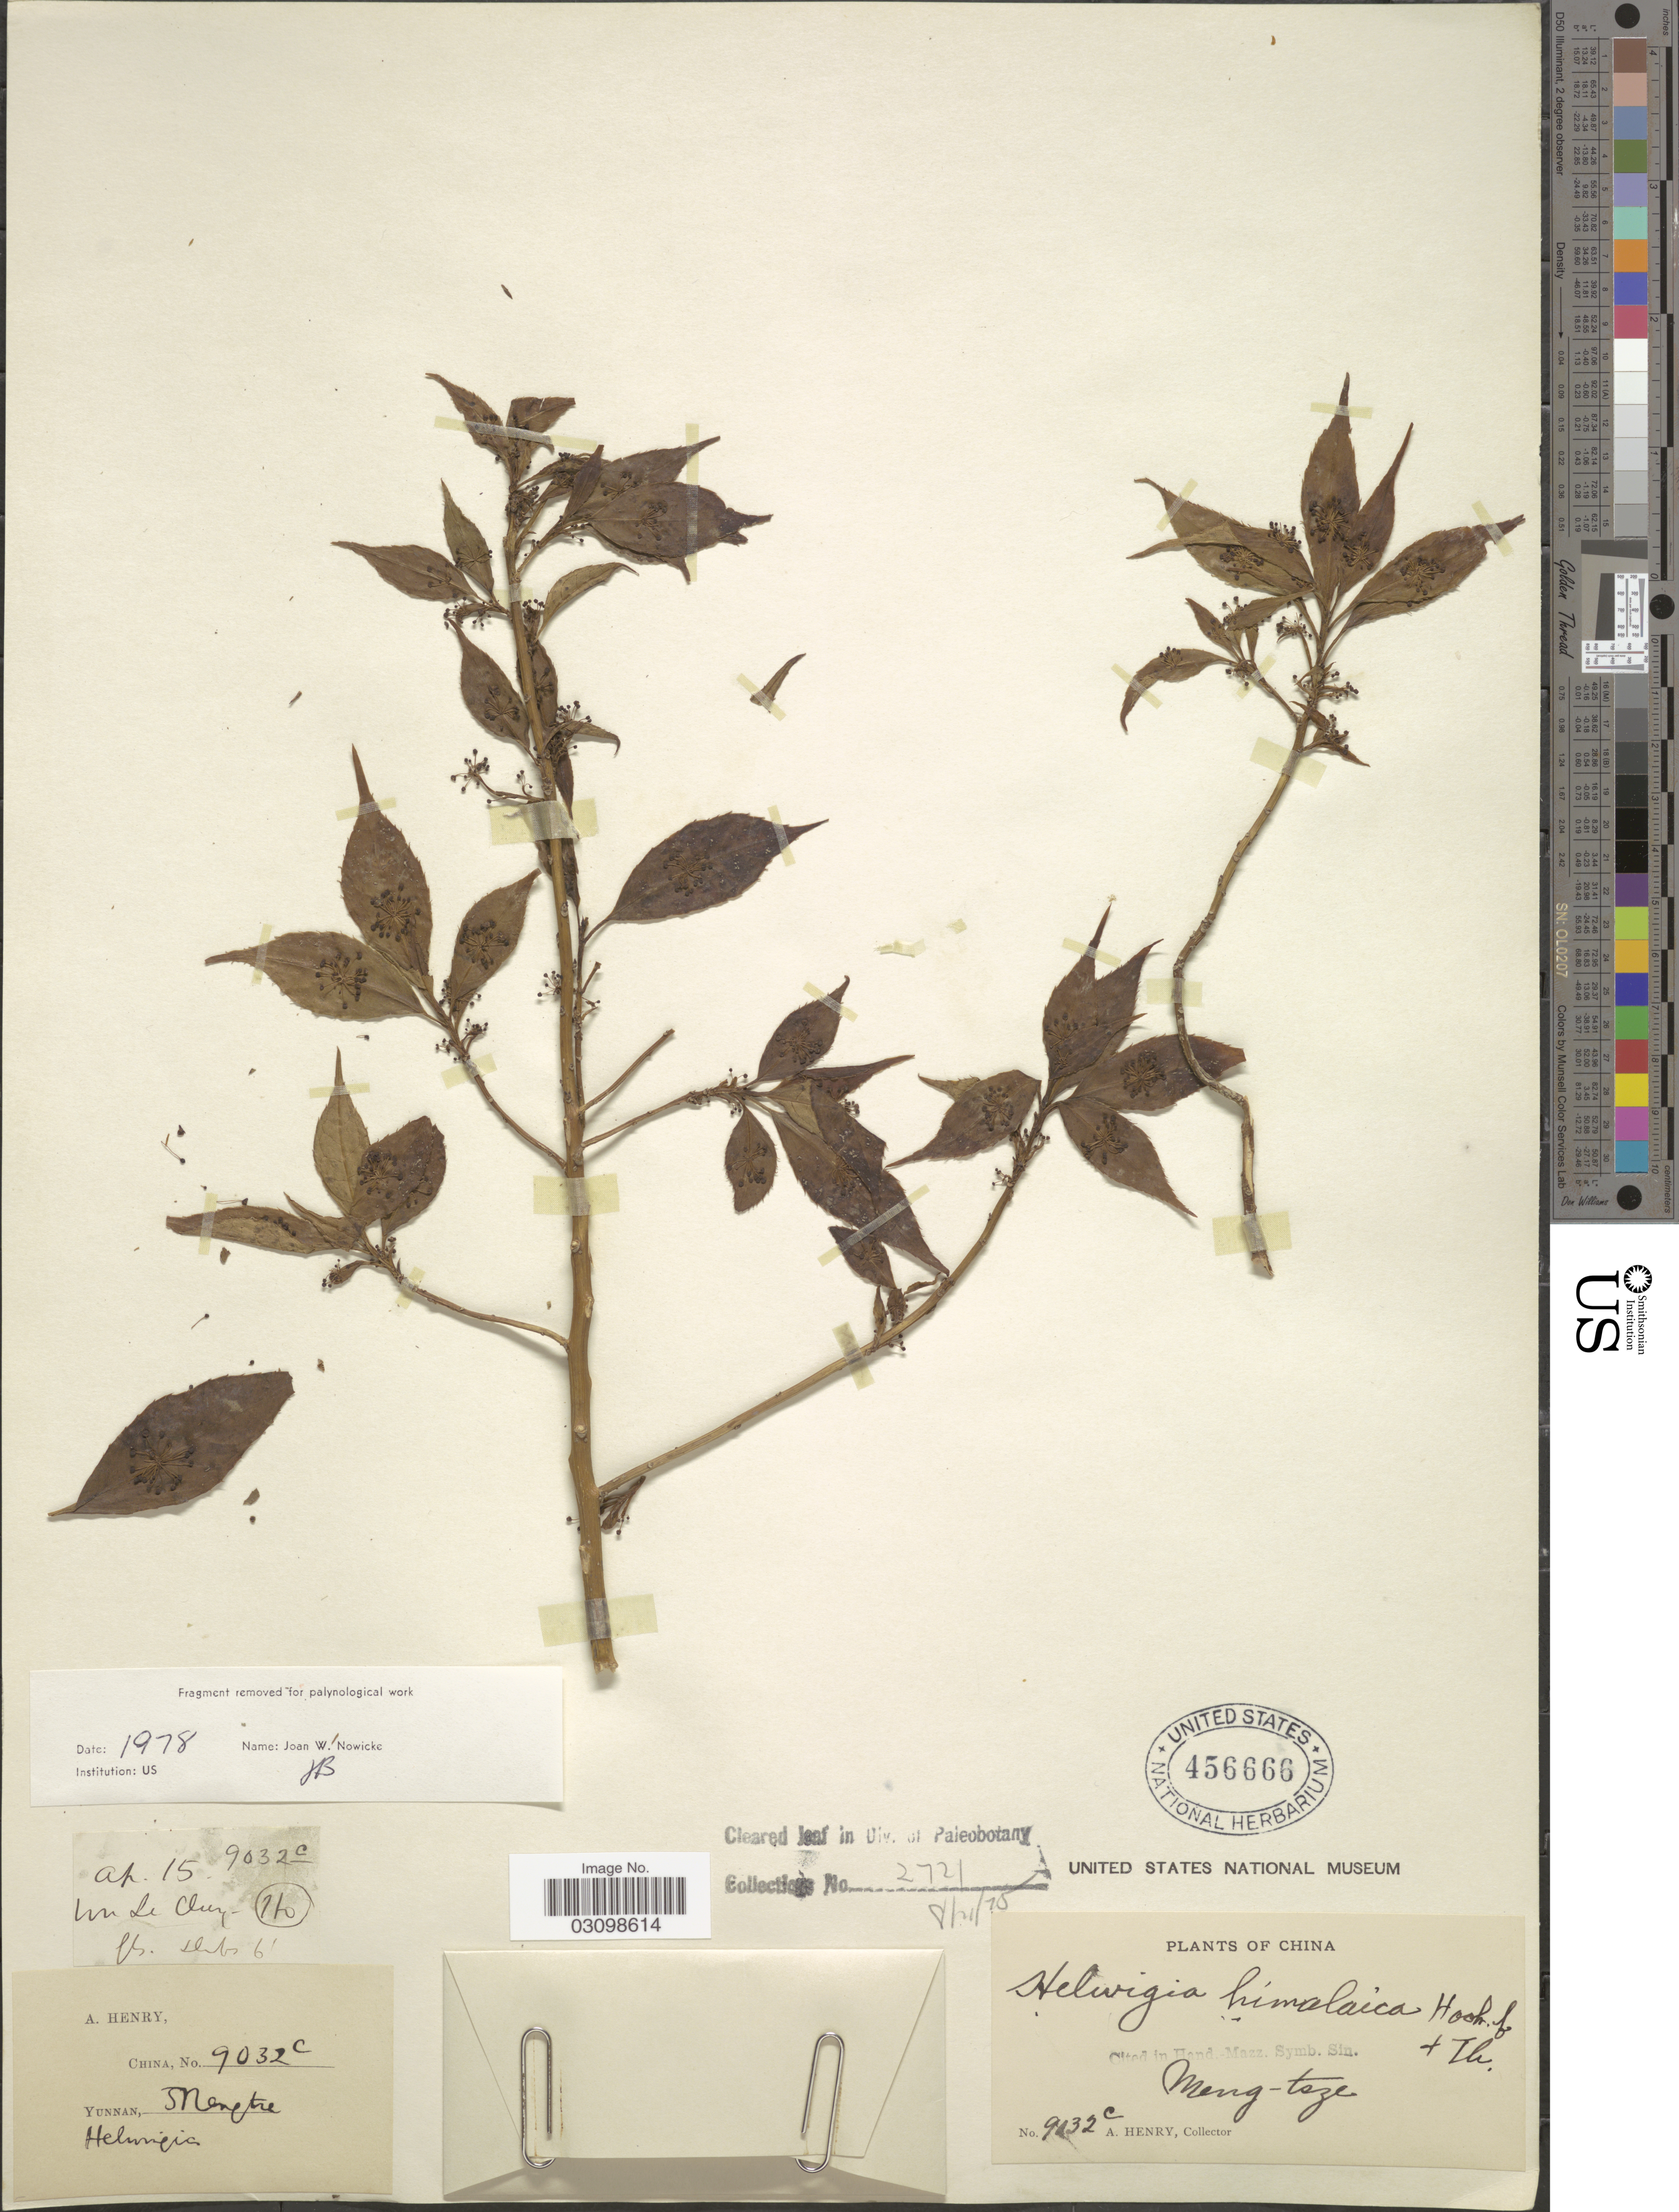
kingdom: Plantae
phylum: Tracheophyta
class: Magnoliopsida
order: Aquifoliales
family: Helwingiaceae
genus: Helwingia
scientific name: Helwingia himalaica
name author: Hook. f. & Thomson ex C.B. Clarke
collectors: A. Henry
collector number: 9032 C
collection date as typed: Transcribed d/m/y: /4/15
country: China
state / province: Yunnan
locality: Meng-tsze.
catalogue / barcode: US 456666